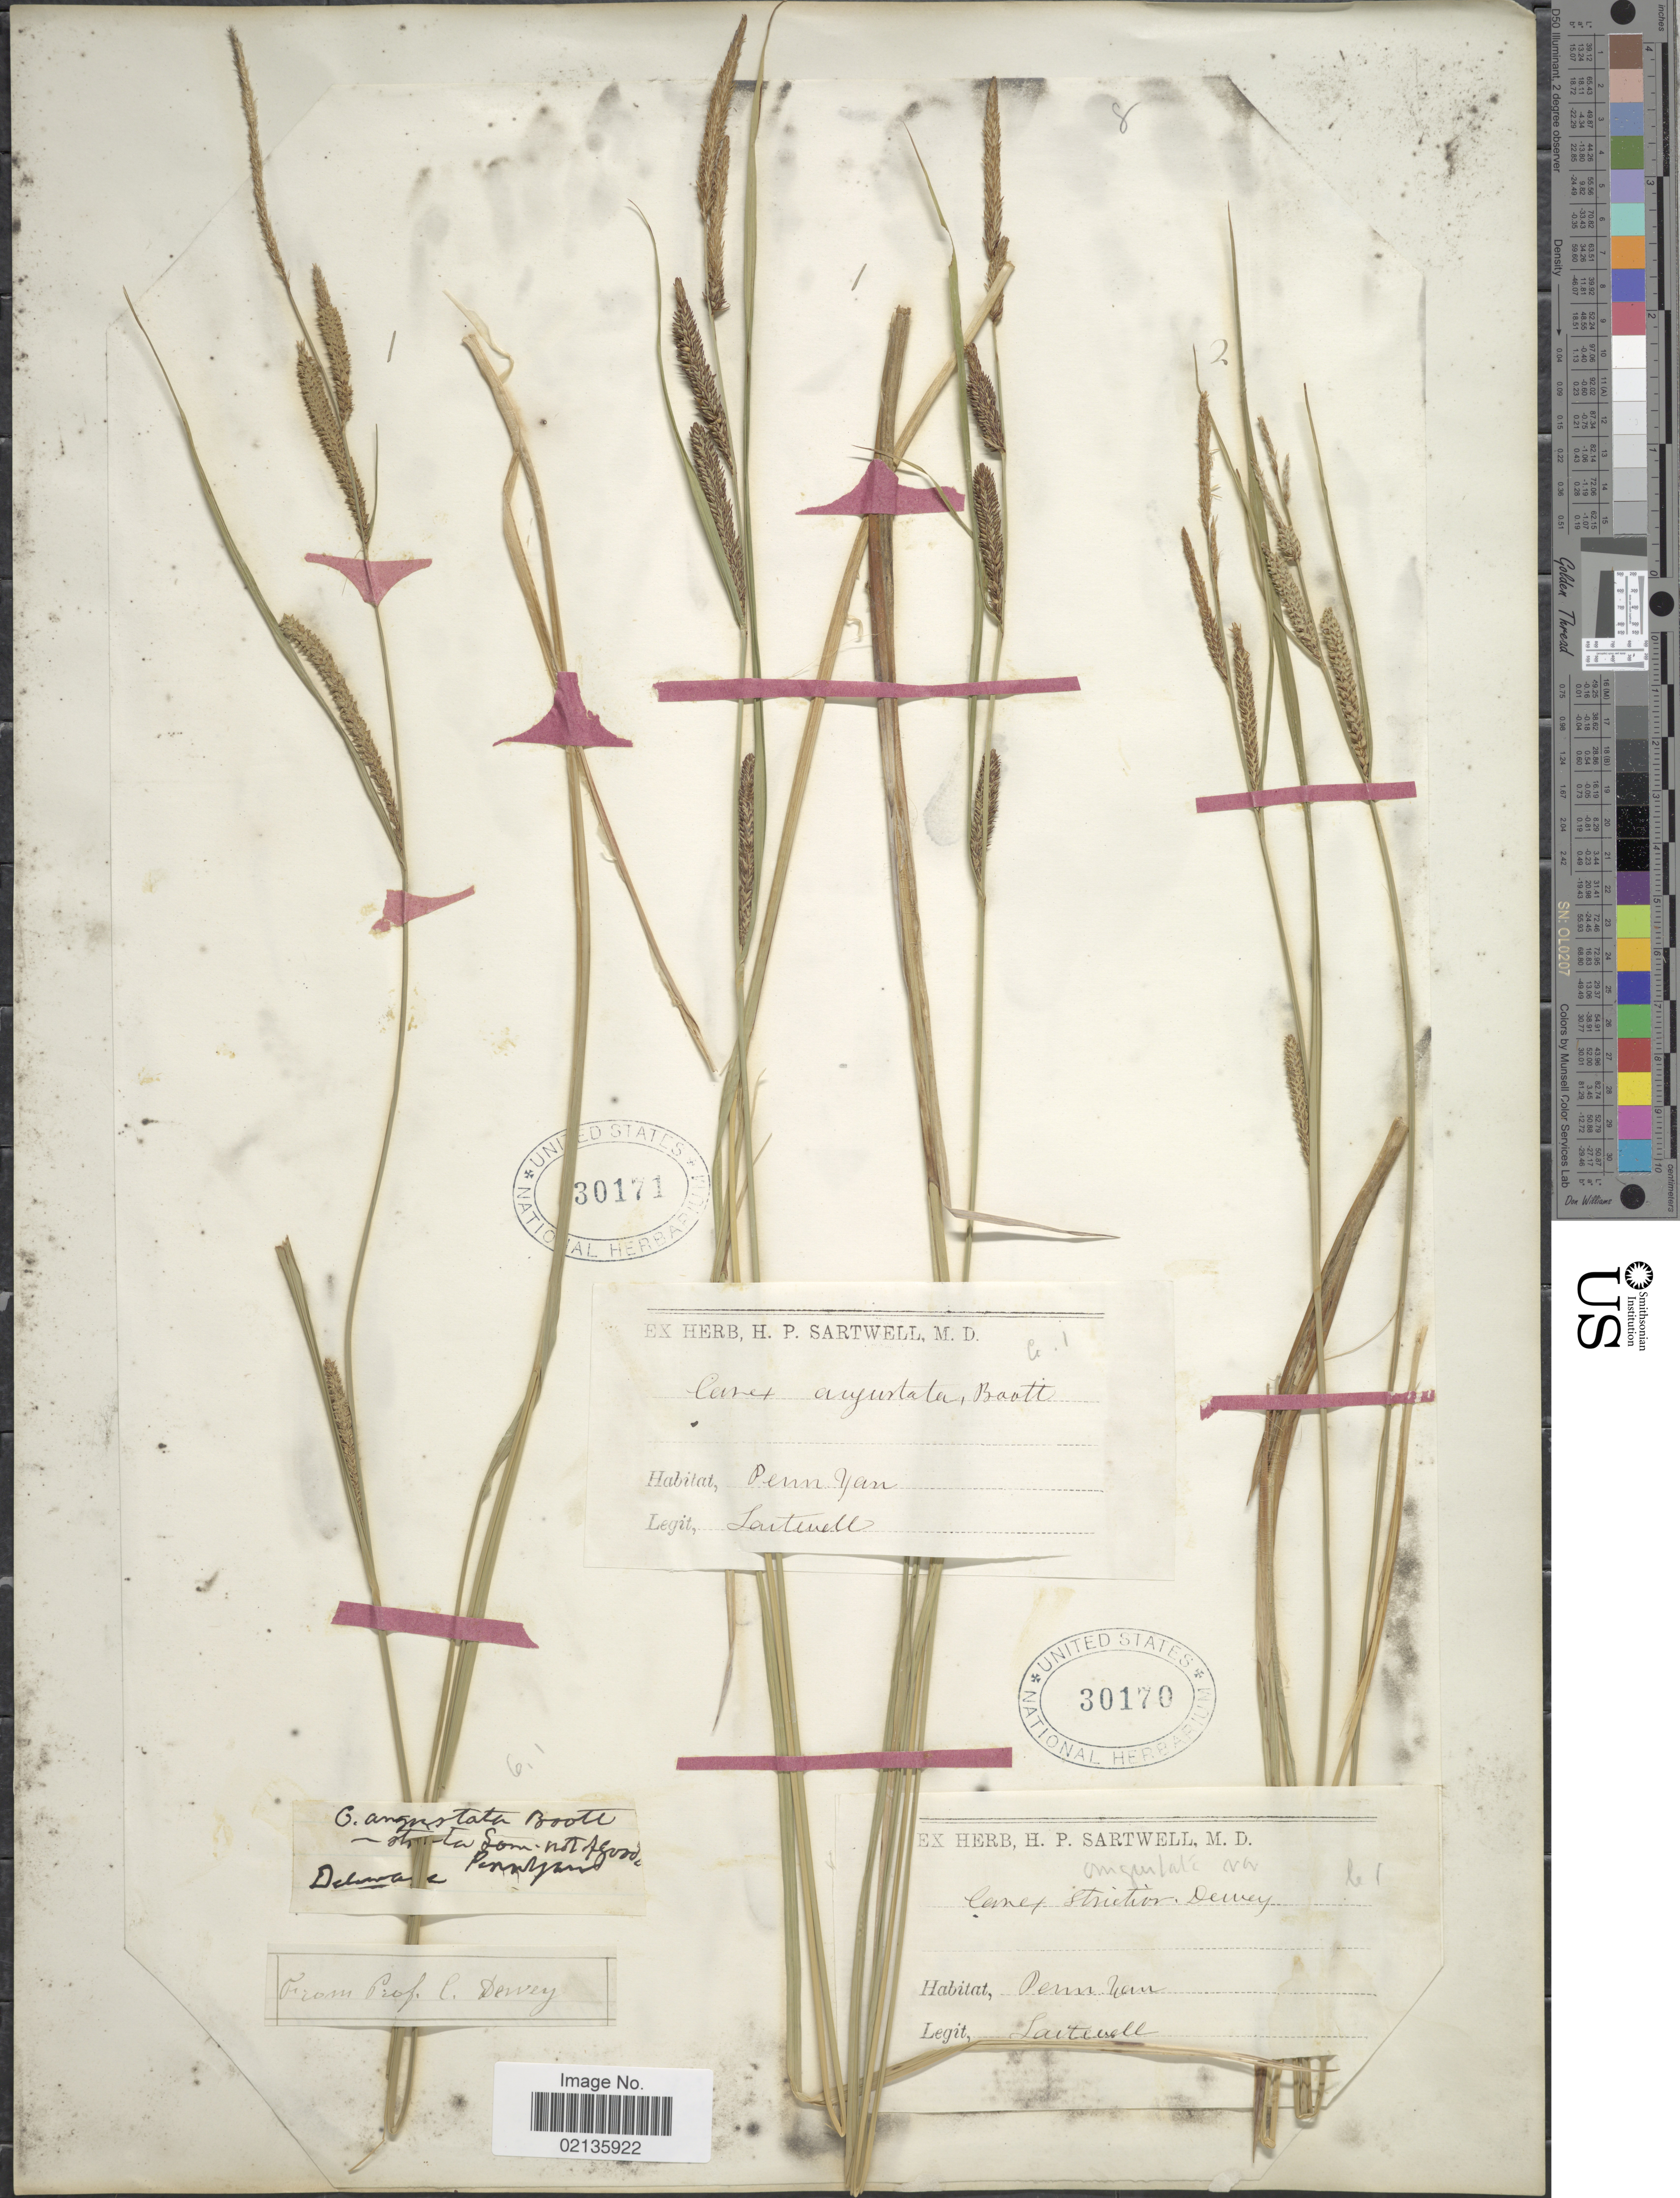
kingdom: Plantae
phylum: Tracheophyta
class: Liliopsida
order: Poales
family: Cyperaceae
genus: Carex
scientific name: Carex stricta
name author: Lam.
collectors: Sartwell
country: United States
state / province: New York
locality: Penn Yan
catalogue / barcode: US 30171